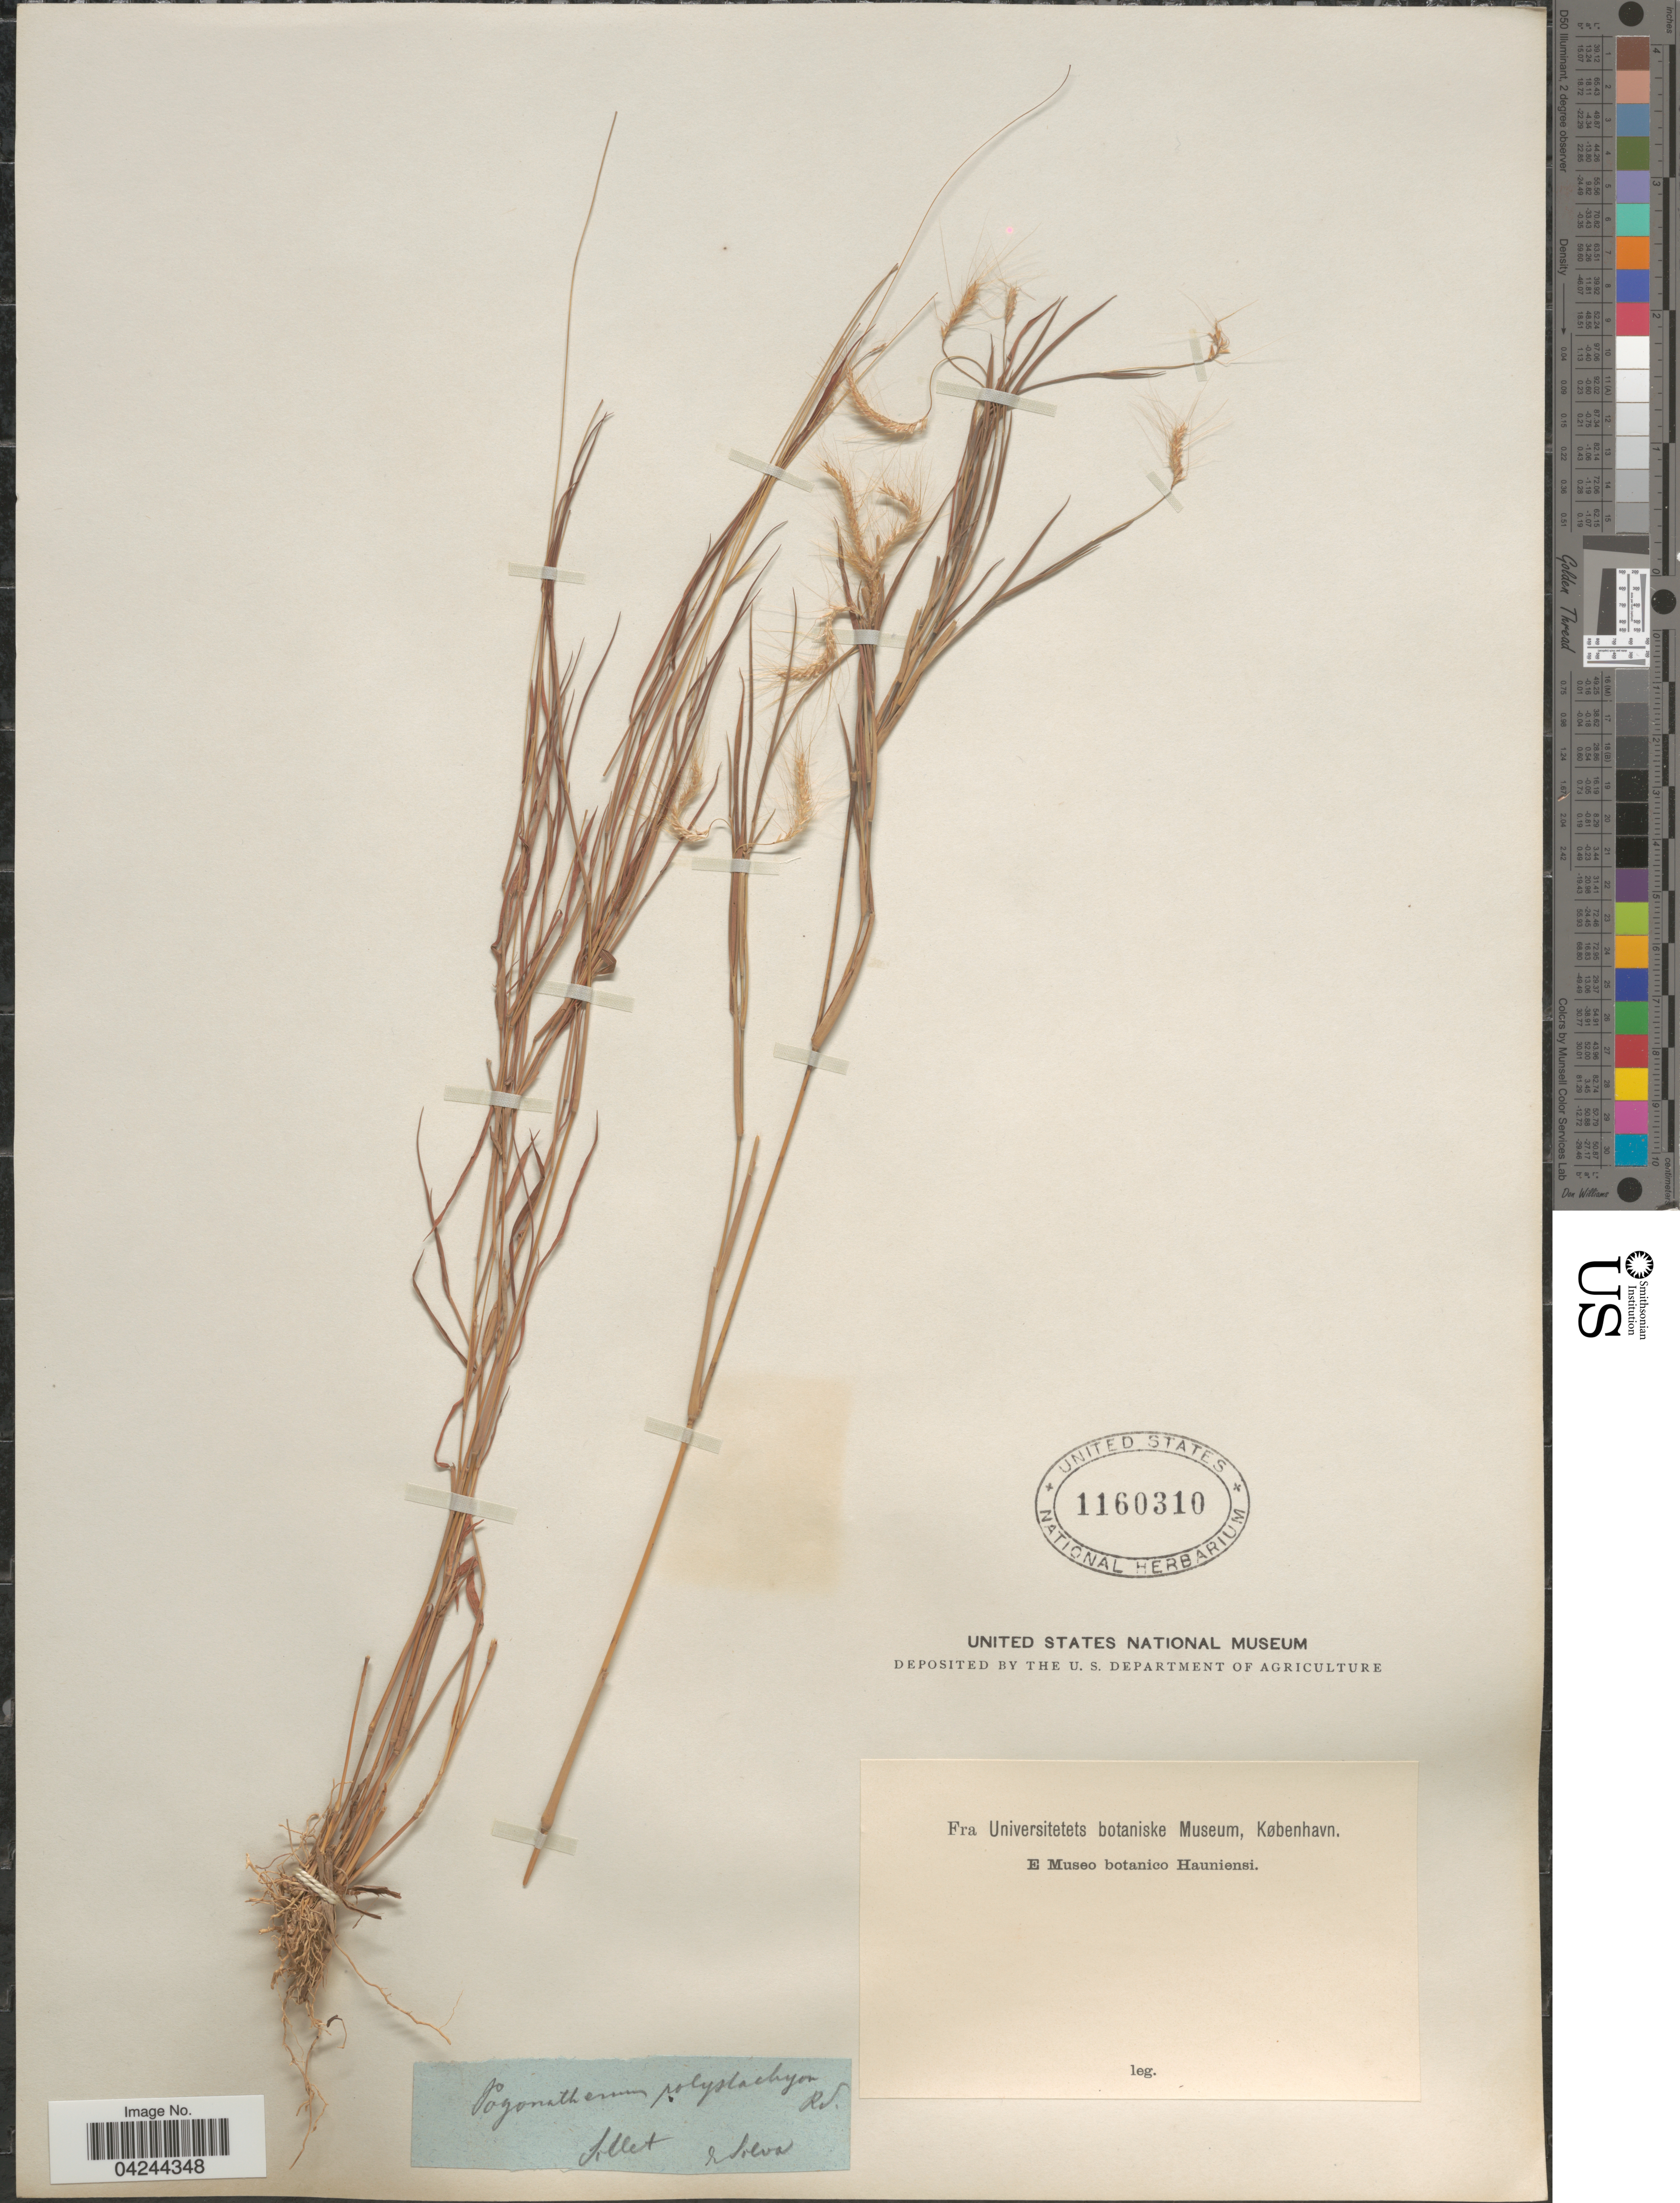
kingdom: Plantae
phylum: Tracheophyta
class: Liliopsida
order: Poales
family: Poaceae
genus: Pogonatherum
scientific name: Pogonatherum crinitum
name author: (Thunb.) Kunth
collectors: Ex herb. Museo Botanico Hauniense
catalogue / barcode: US 1160310